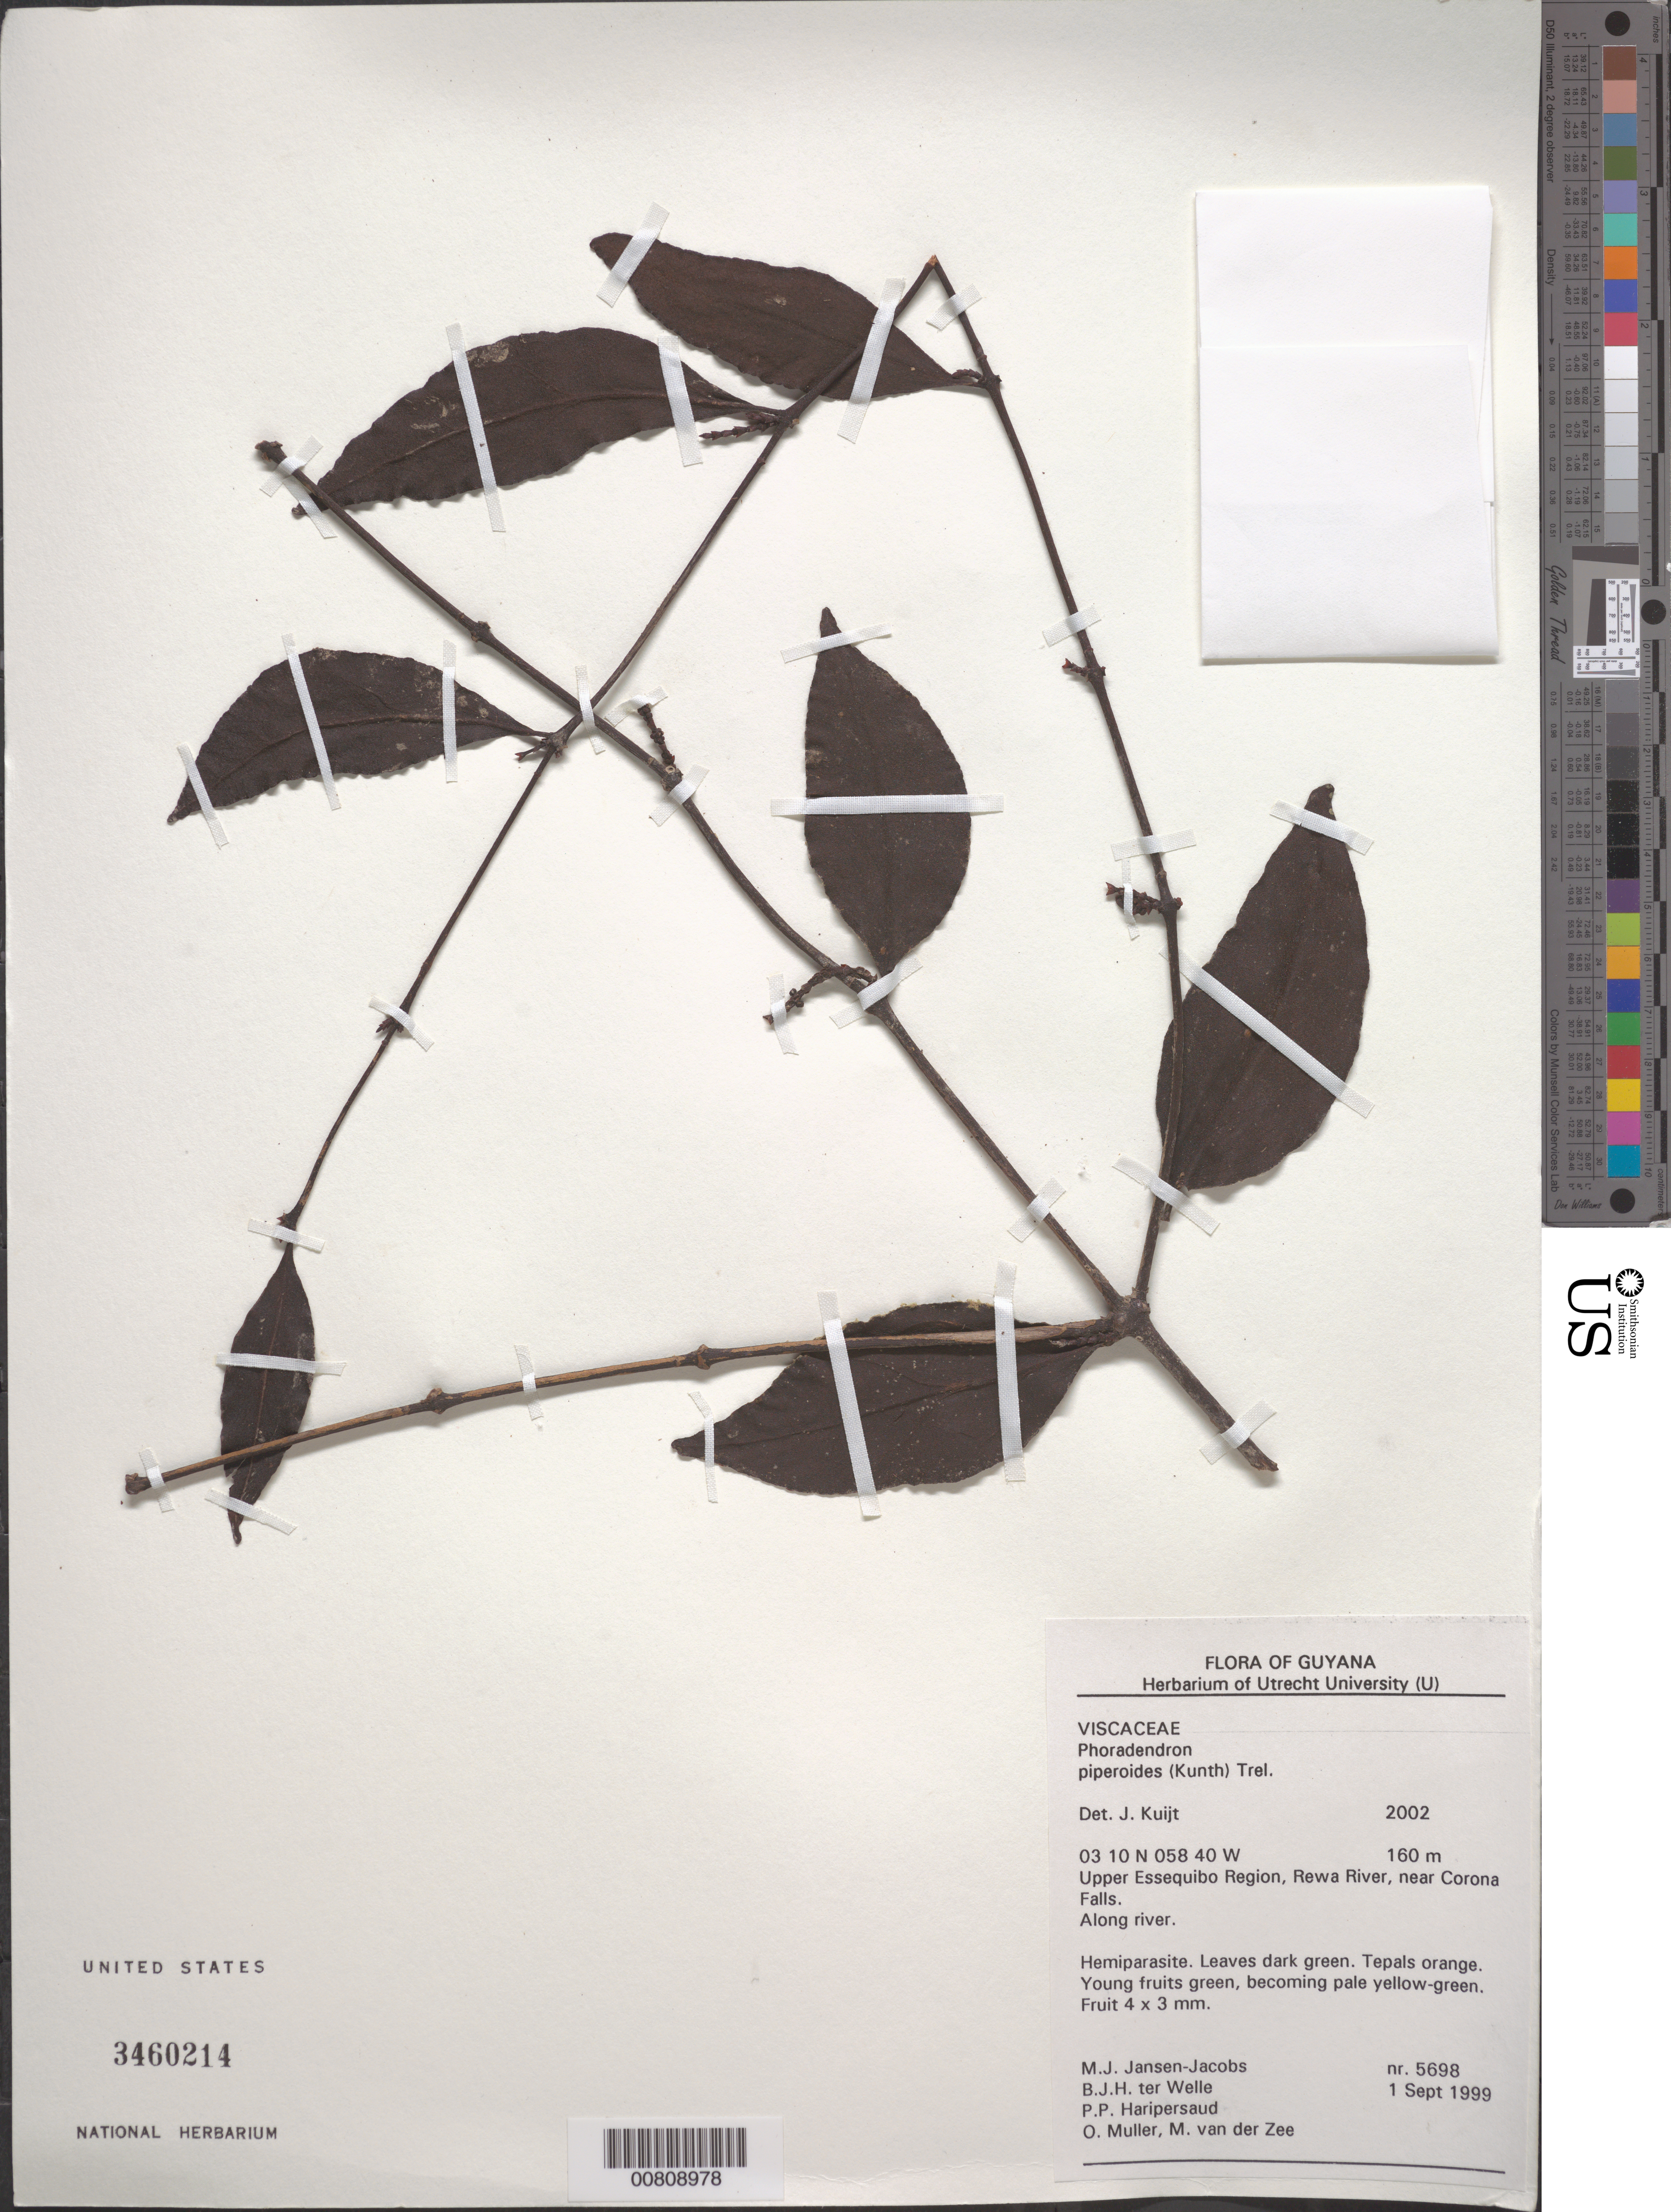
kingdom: Plantae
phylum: Tracheophyta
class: Magnoliopsida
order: Santalales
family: Viscaceae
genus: Phoradendron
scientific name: Phoradendron piperoides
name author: (Kunth) Trel.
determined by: Kuijt, Job, (CANADA)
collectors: M. J. Jansen-Jacobs, B. Welle, P. Haripersaud, O. Muller & M. van der Zee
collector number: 5698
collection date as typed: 1-Sep-99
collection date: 1999-09-01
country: Guyana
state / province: U. Takutu-U. Essequibo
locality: Rewa River, near Corona Falls, Upper Essequibo Region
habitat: Along river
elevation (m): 160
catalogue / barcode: US 3460214